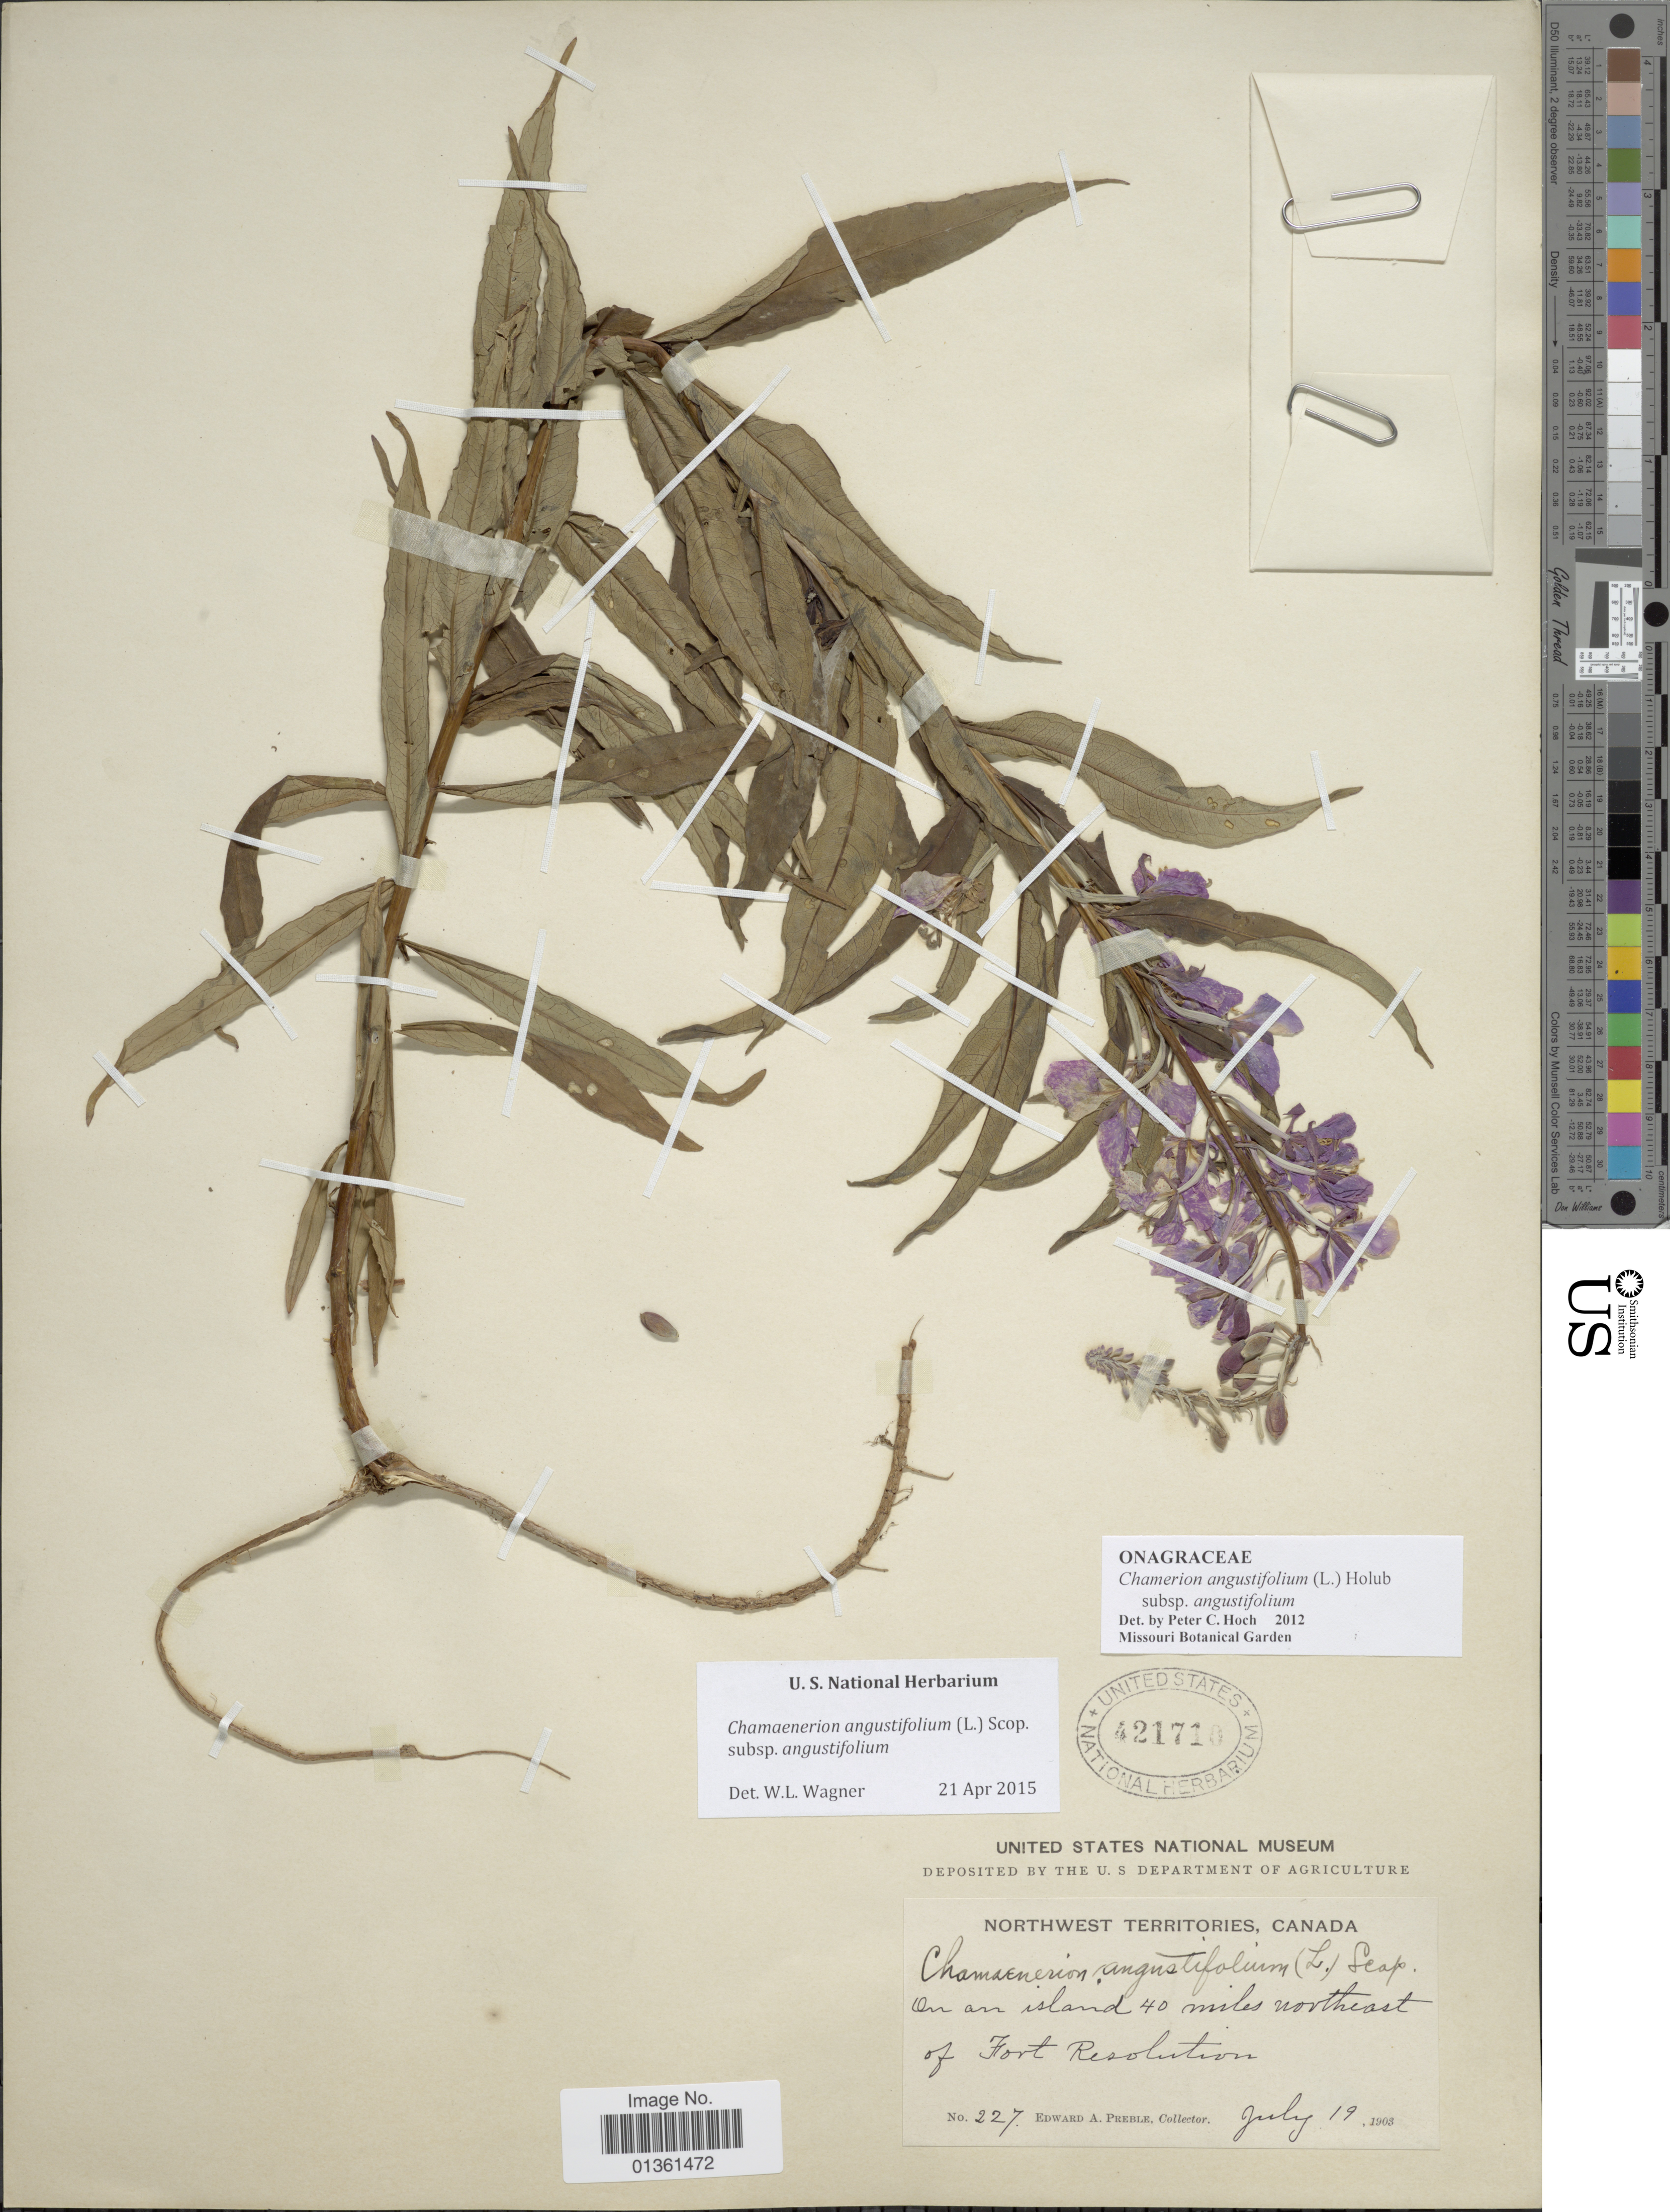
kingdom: Plantae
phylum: Tracheophyta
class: Magnoliopsida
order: Myrtales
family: Onagraceae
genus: Chamaenerion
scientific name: Chamaenerion angustifolium subsp. angustifolium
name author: (L.) Scop.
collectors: E. Preble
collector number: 227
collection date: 1903-07-19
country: Canada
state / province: Northwest Territories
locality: On an island 40 miles northeast of Fort Resolution.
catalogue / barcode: US 421710